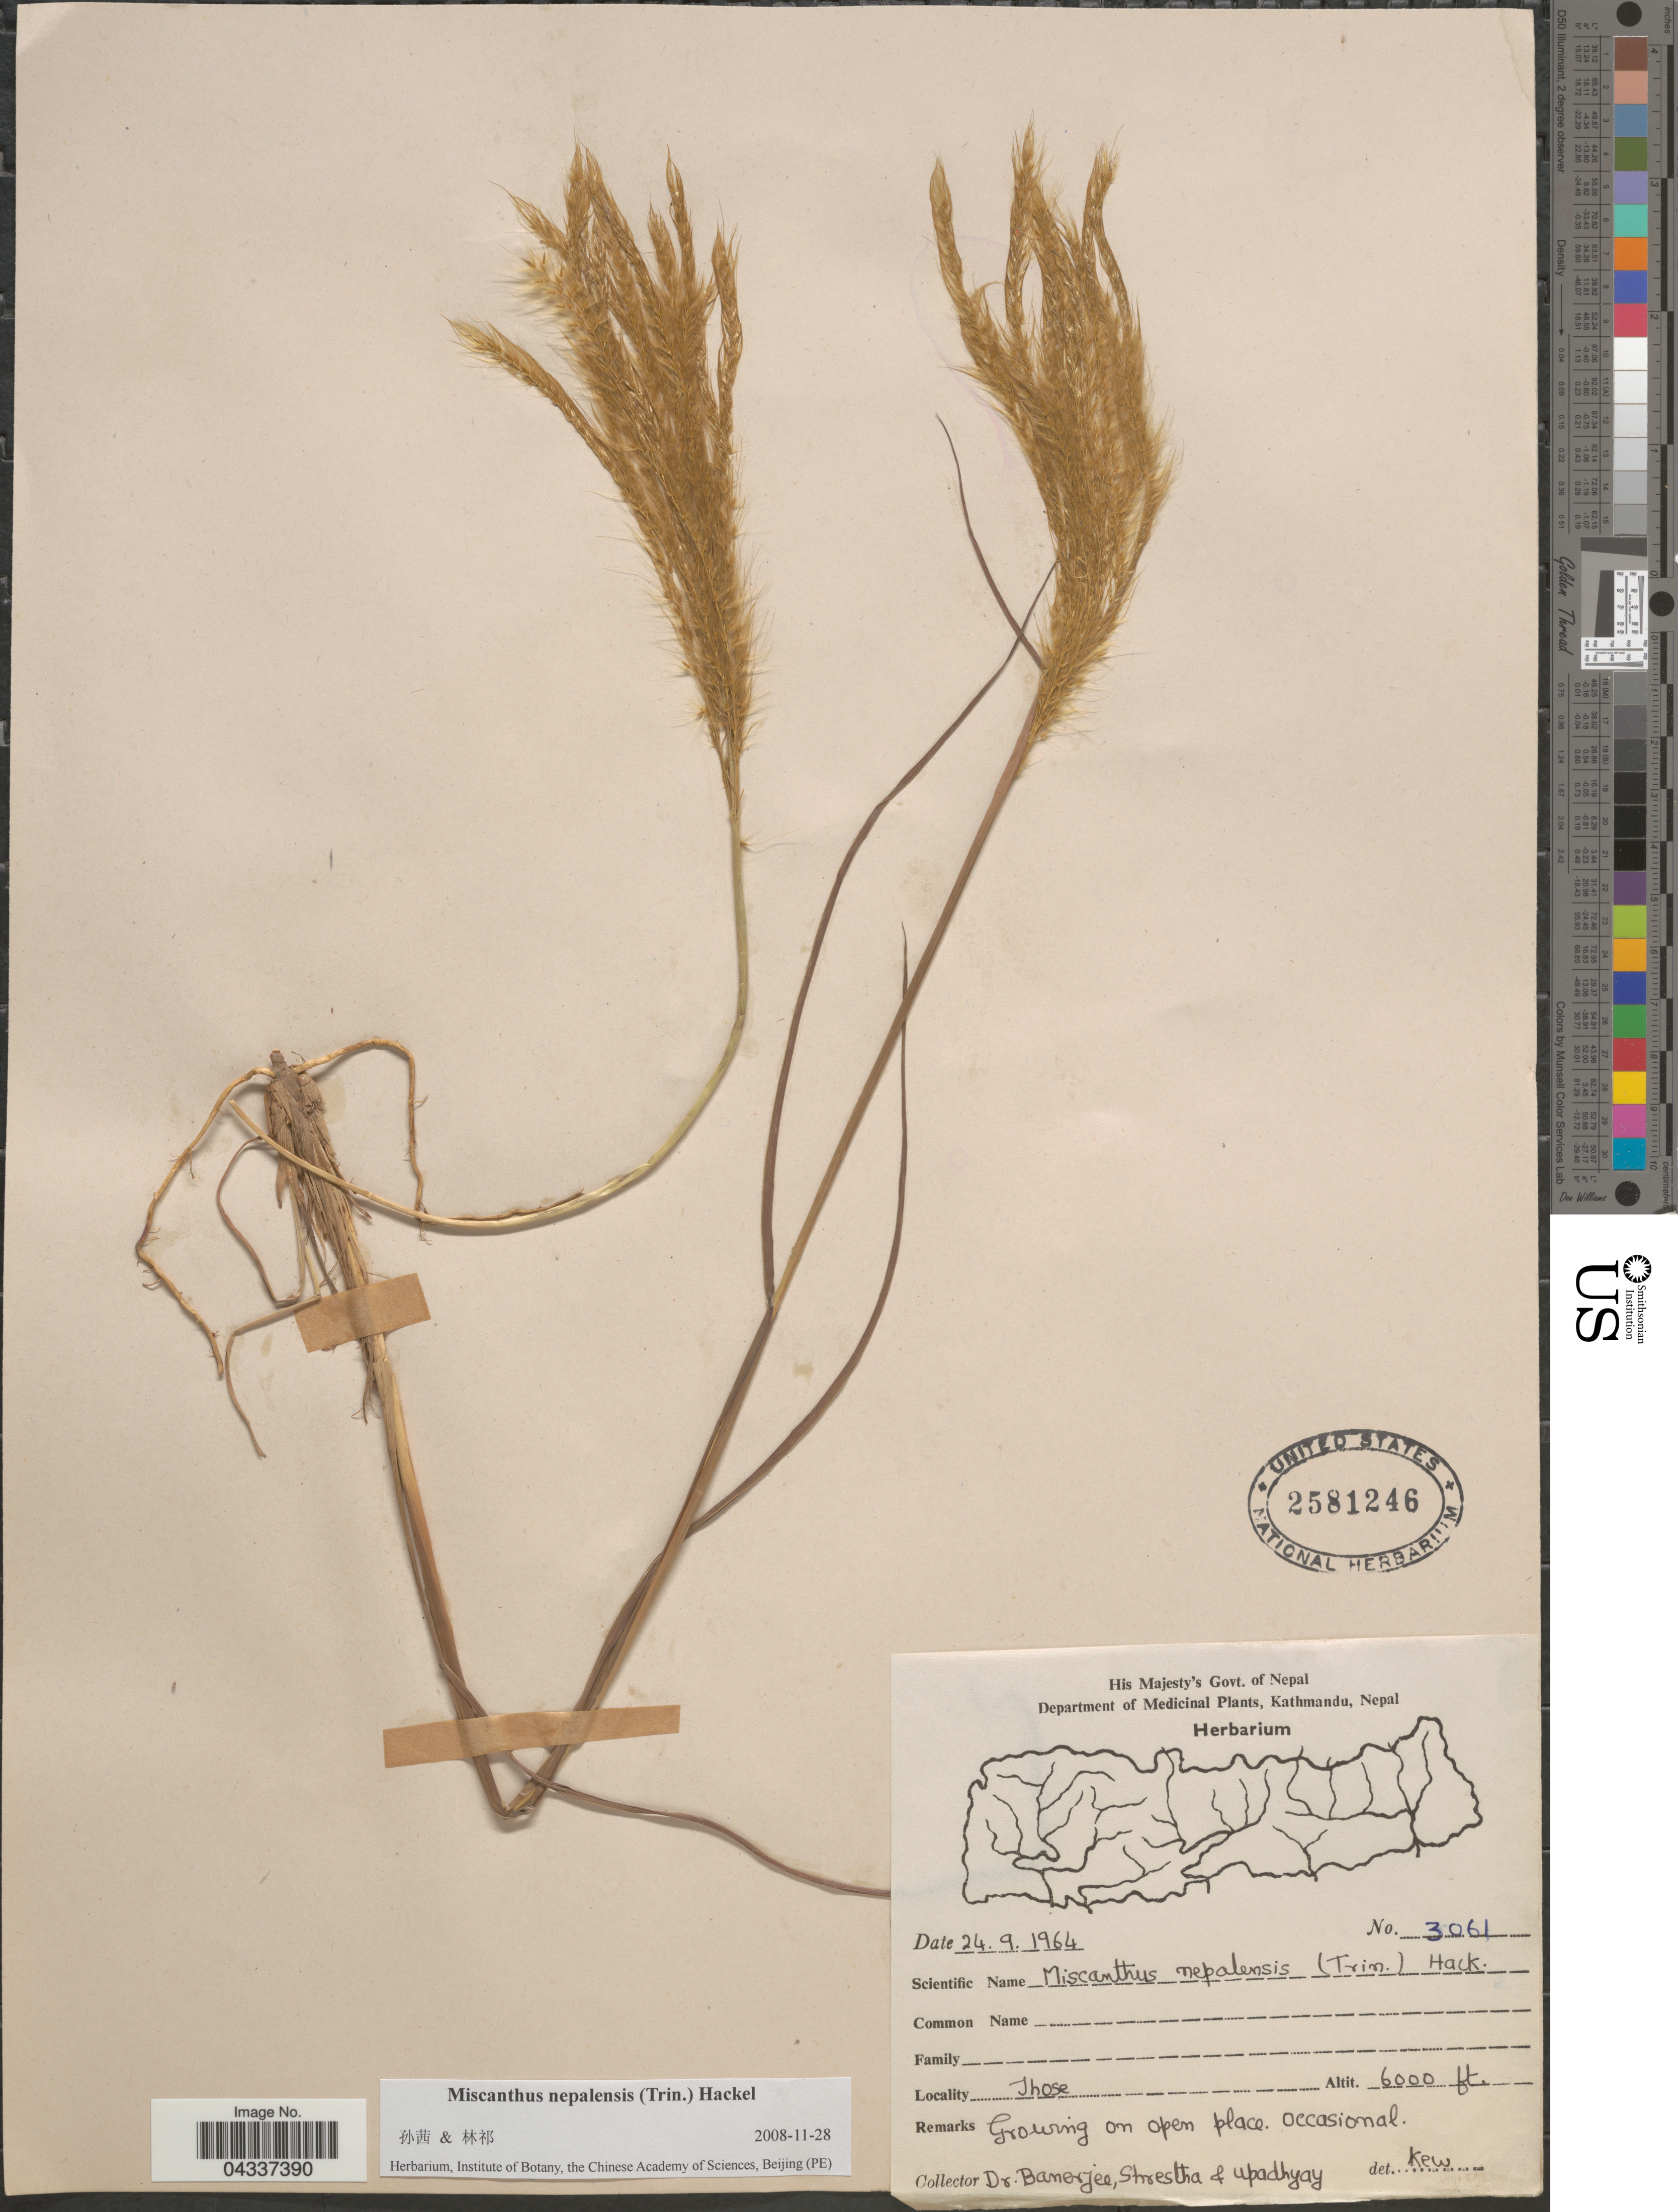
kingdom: Plantae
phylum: Tracheophyta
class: Liliopsida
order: Poales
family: Poaceae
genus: Miscanthus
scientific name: Miscanthus nepalensis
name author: (Trin.) Hack.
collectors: -. Banerjee, -. Shrestha & Upadhyay, --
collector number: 3061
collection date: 1964-09-24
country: Nepal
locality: Those.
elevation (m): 1829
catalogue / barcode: US 2581246